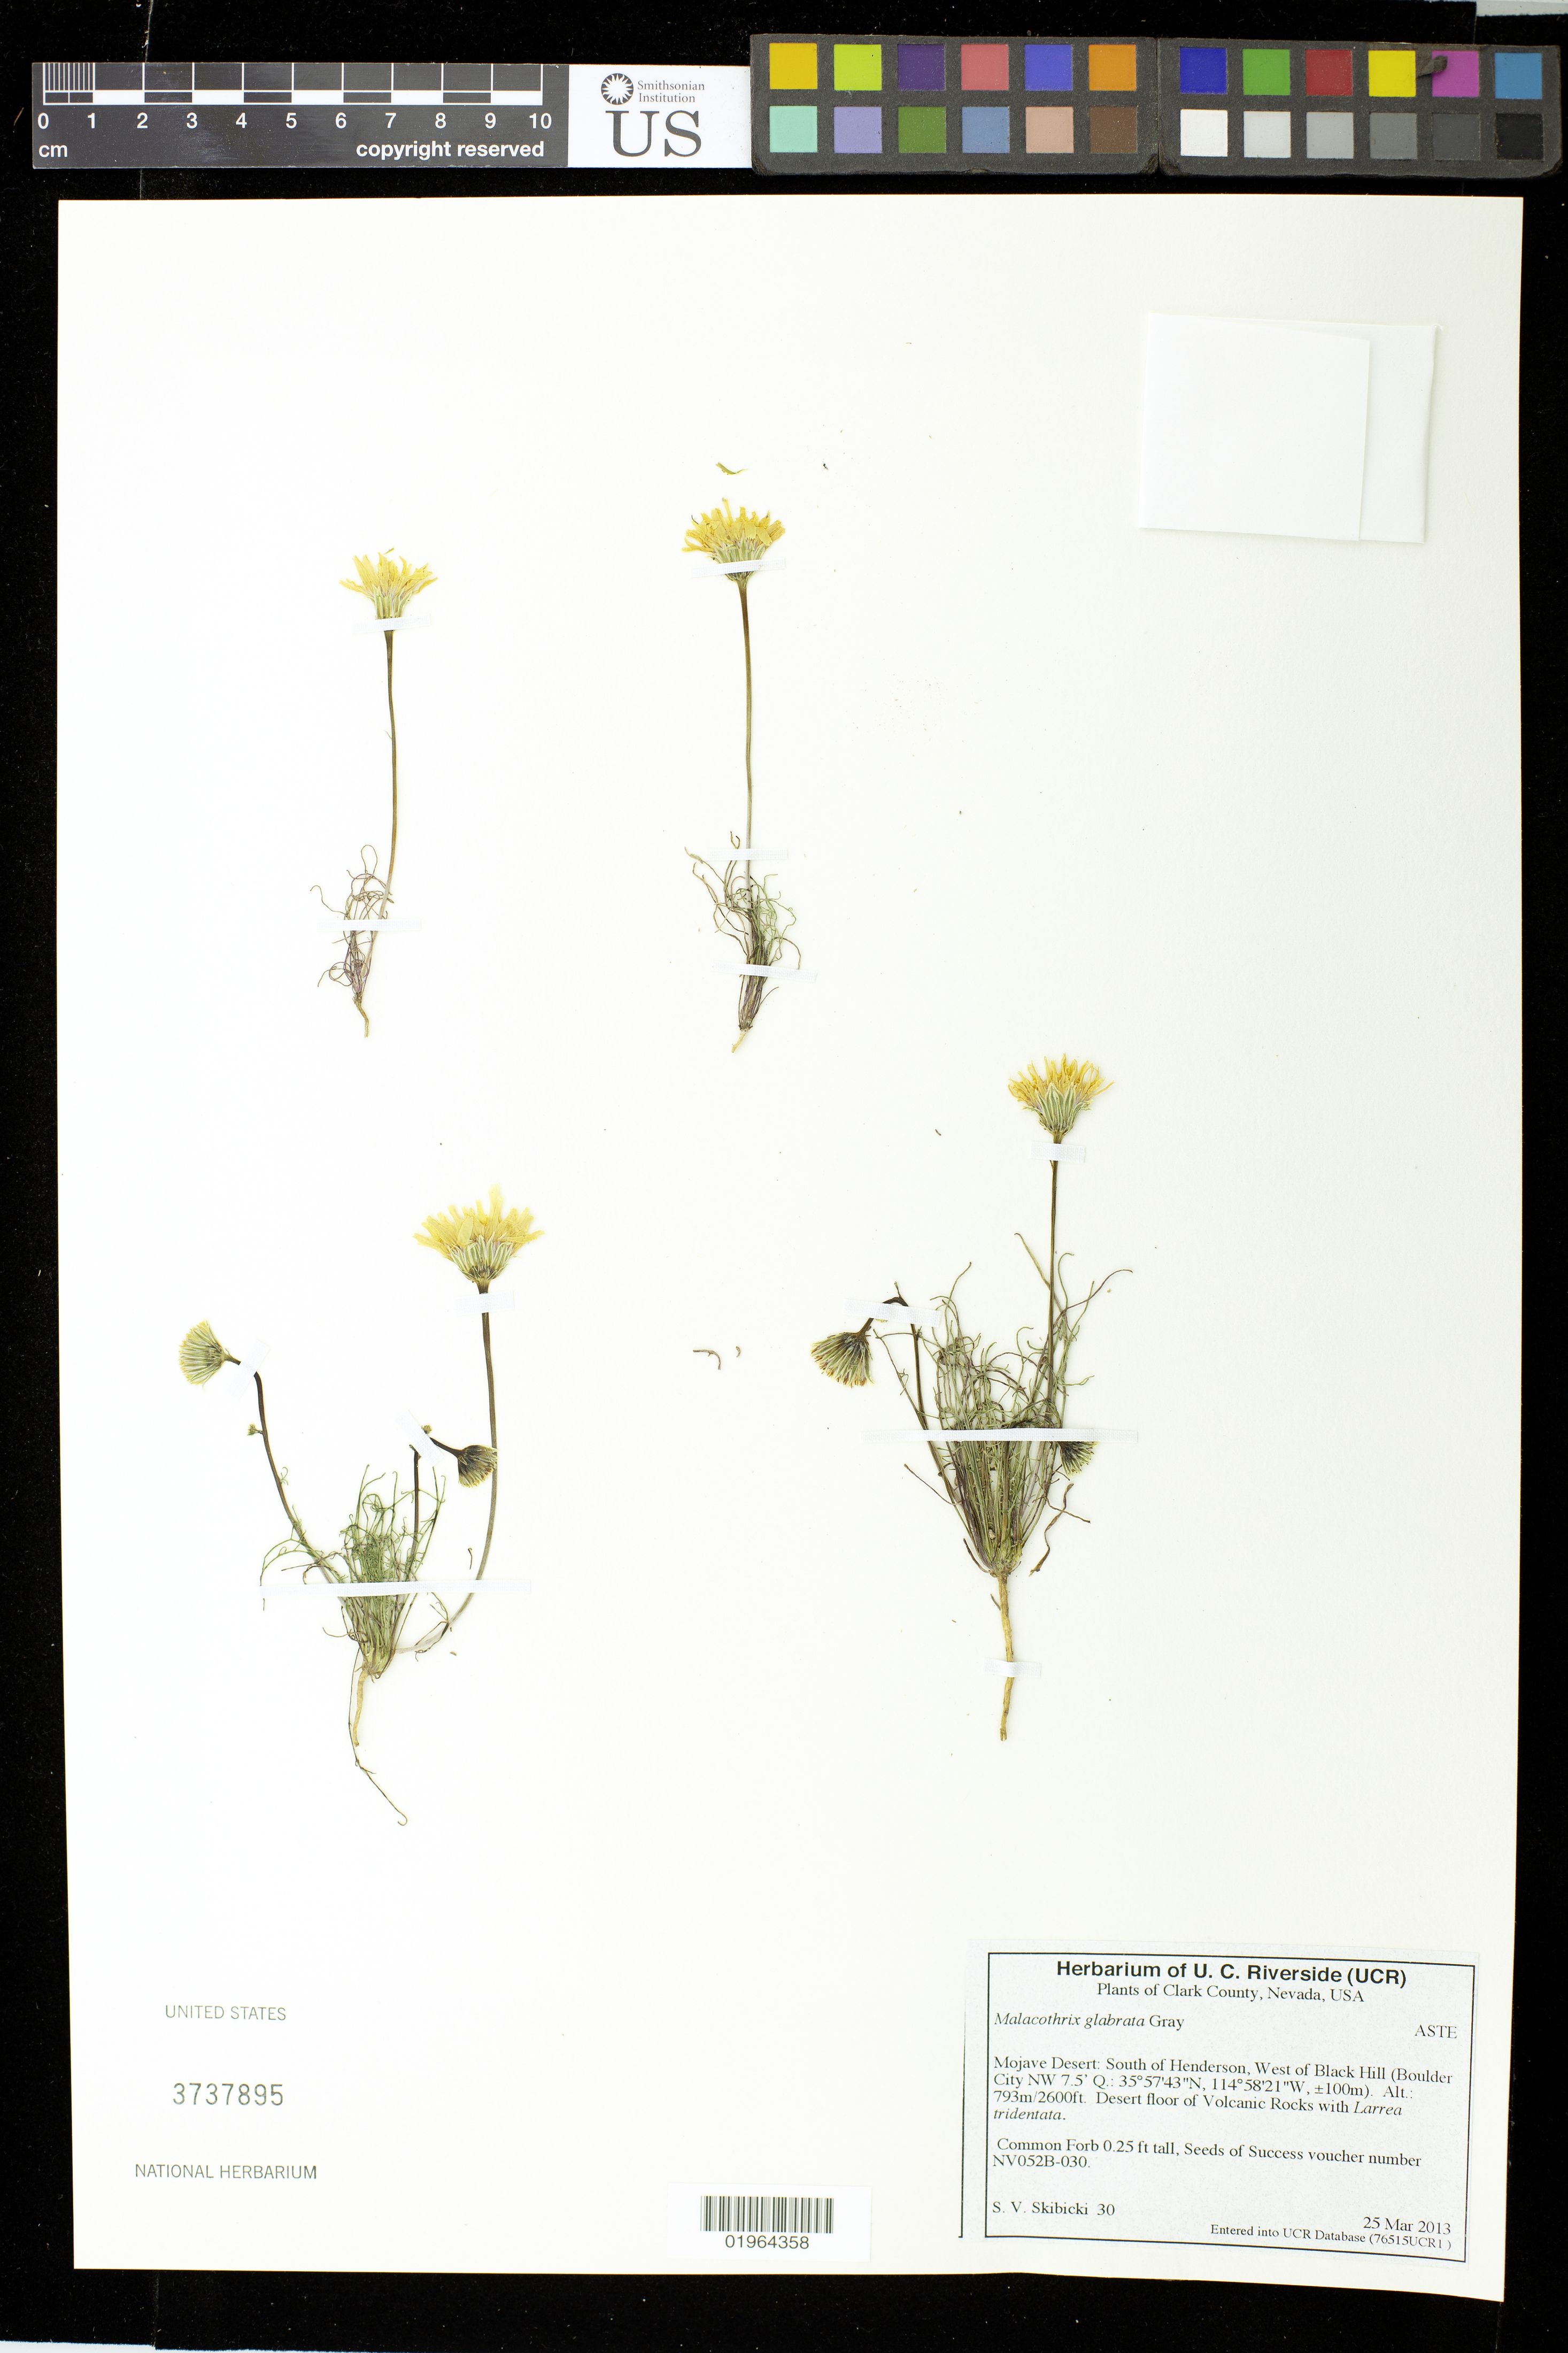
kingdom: Plantae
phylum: Tracheophyta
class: Magnoliopsida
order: Asterales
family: Asteraceae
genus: Malacothrix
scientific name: Malacothrix glabrata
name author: (A. Gray ex D.C. Eaton) A. Gray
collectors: S. Skibicki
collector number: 30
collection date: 2013-03-25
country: United States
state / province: Nevada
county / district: Clark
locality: Mojave Desert, S of Henderson, west of Black Hill (Boulder City)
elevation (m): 793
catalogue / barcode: US 3737895